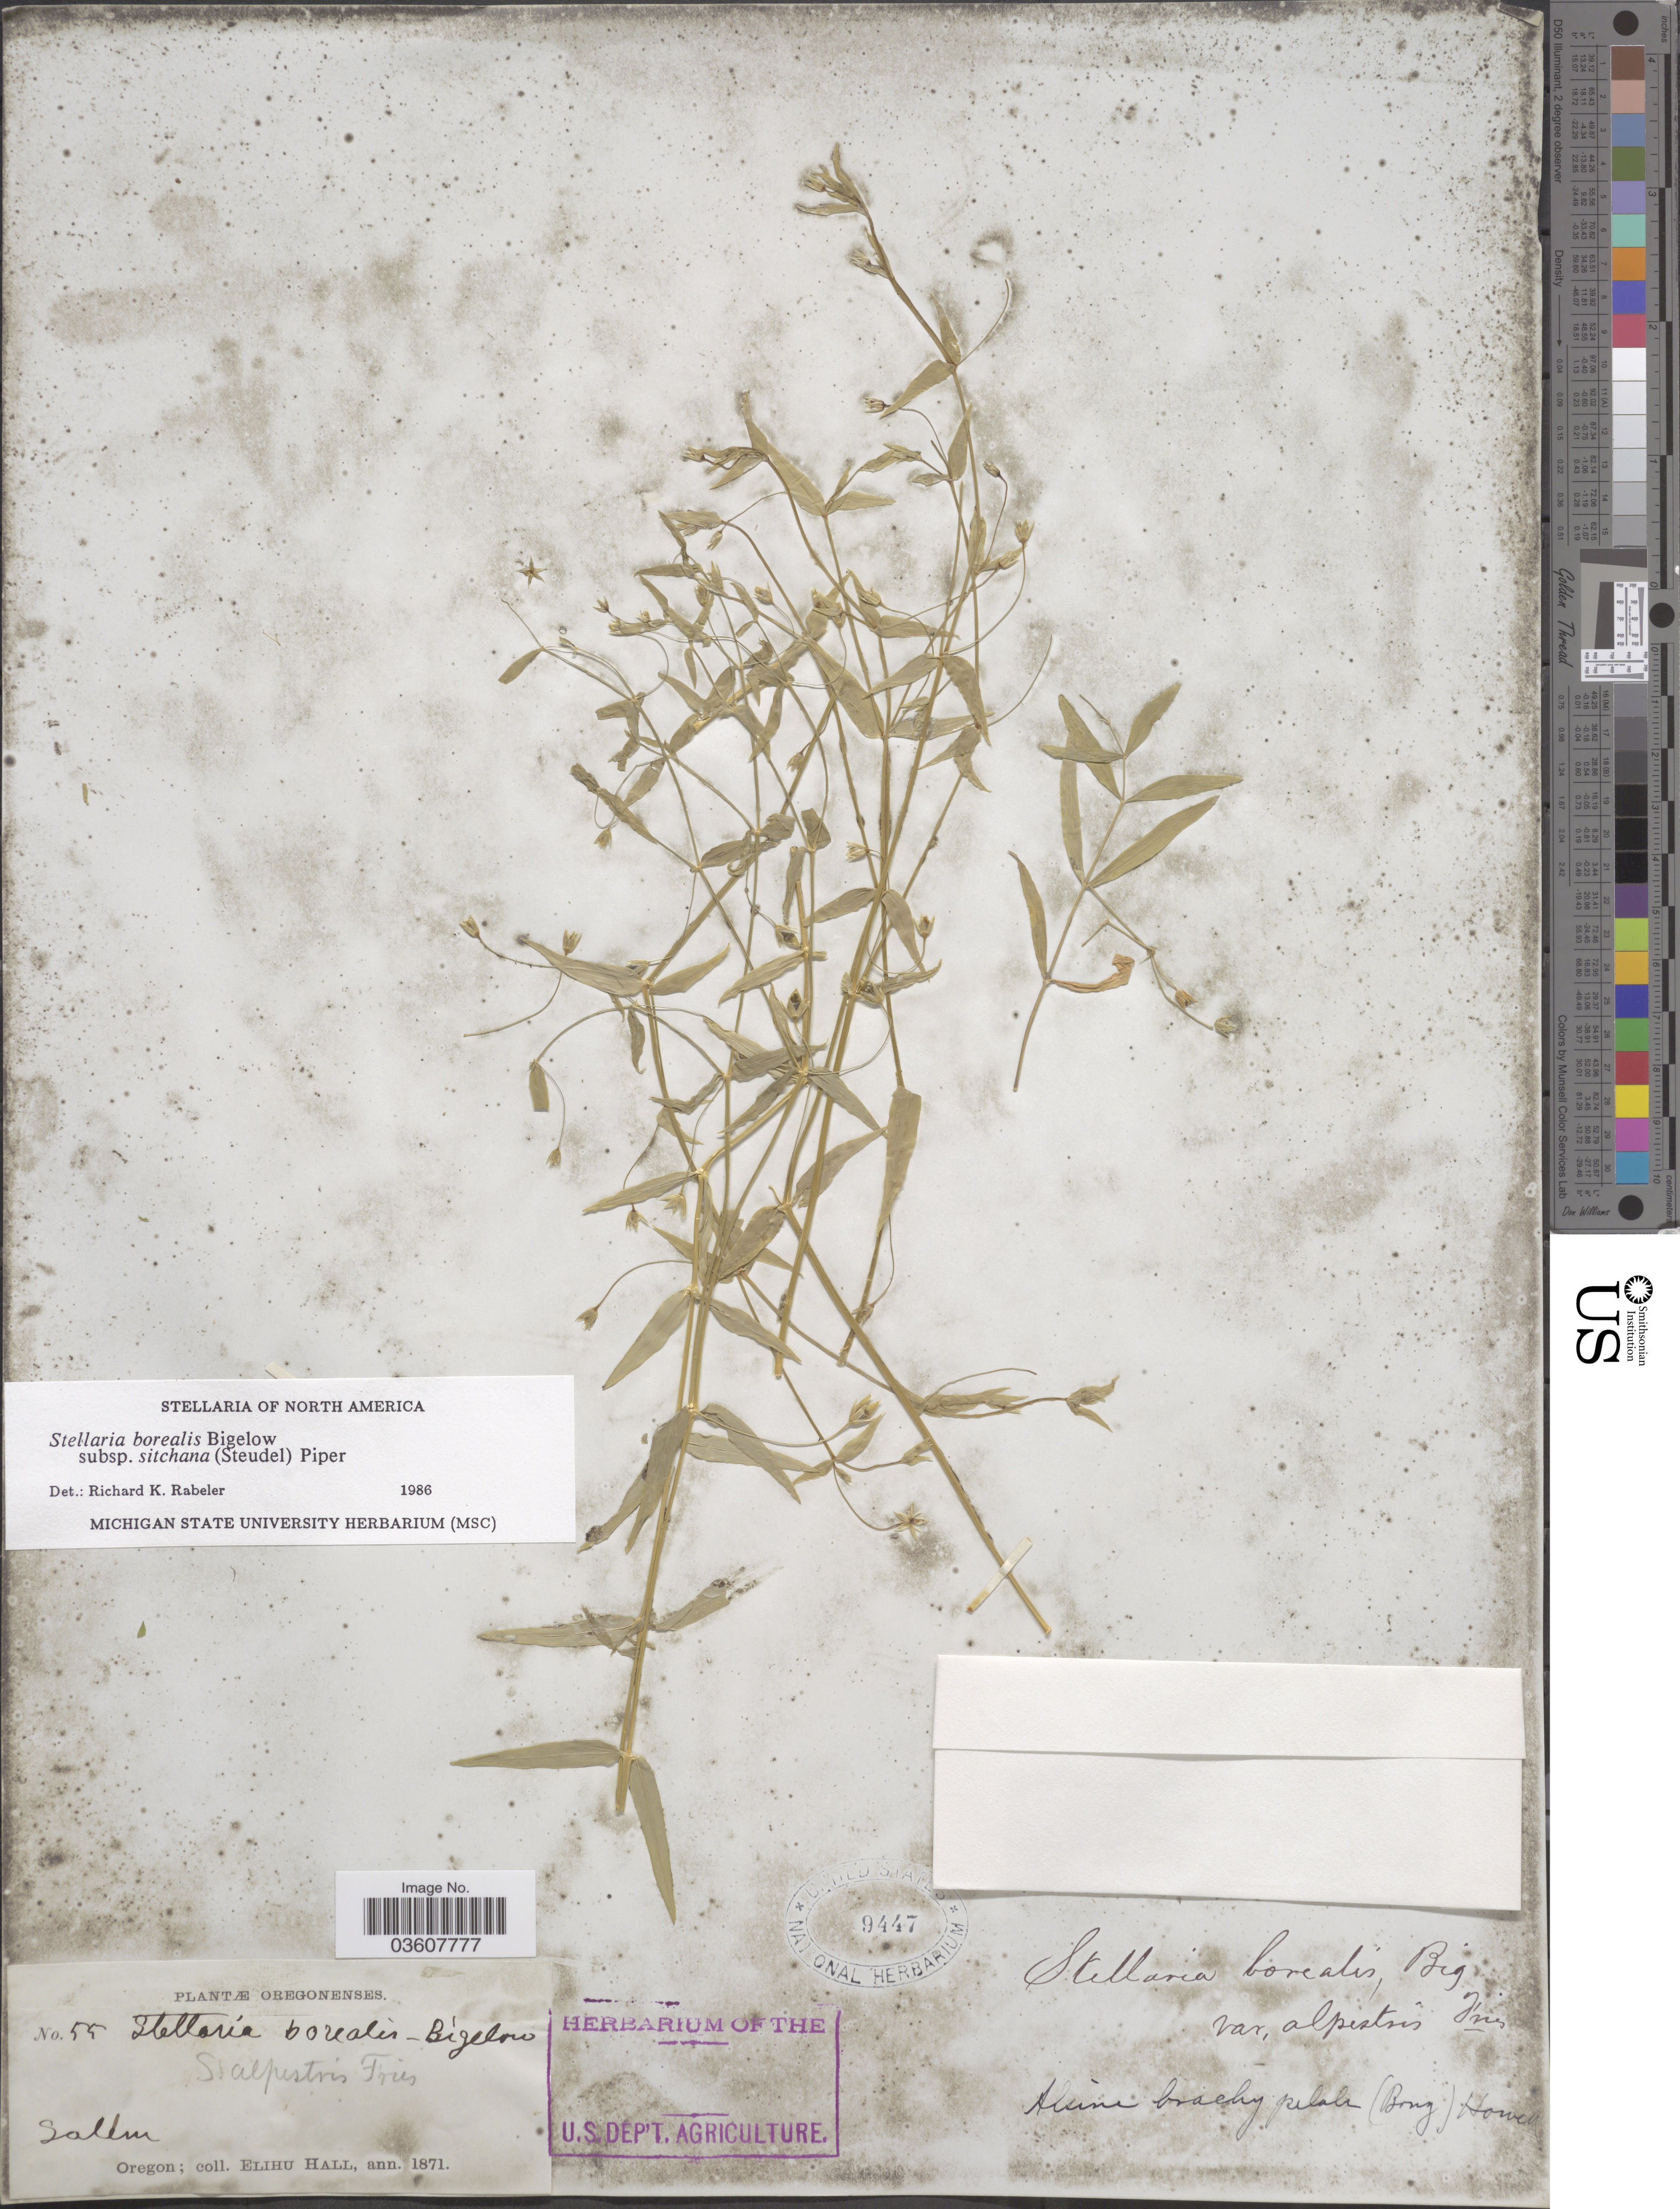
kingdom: Plantae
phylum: Tracheophyta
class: Magnoliopsida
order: Caryophyllales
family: Caryophyllaceae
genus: Stellaria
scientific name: Stellaria borealis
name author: Bigelow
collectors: E. Hall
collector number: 55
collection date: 1871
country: United States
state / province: Oregon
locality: Salem.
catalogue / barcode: US 9447